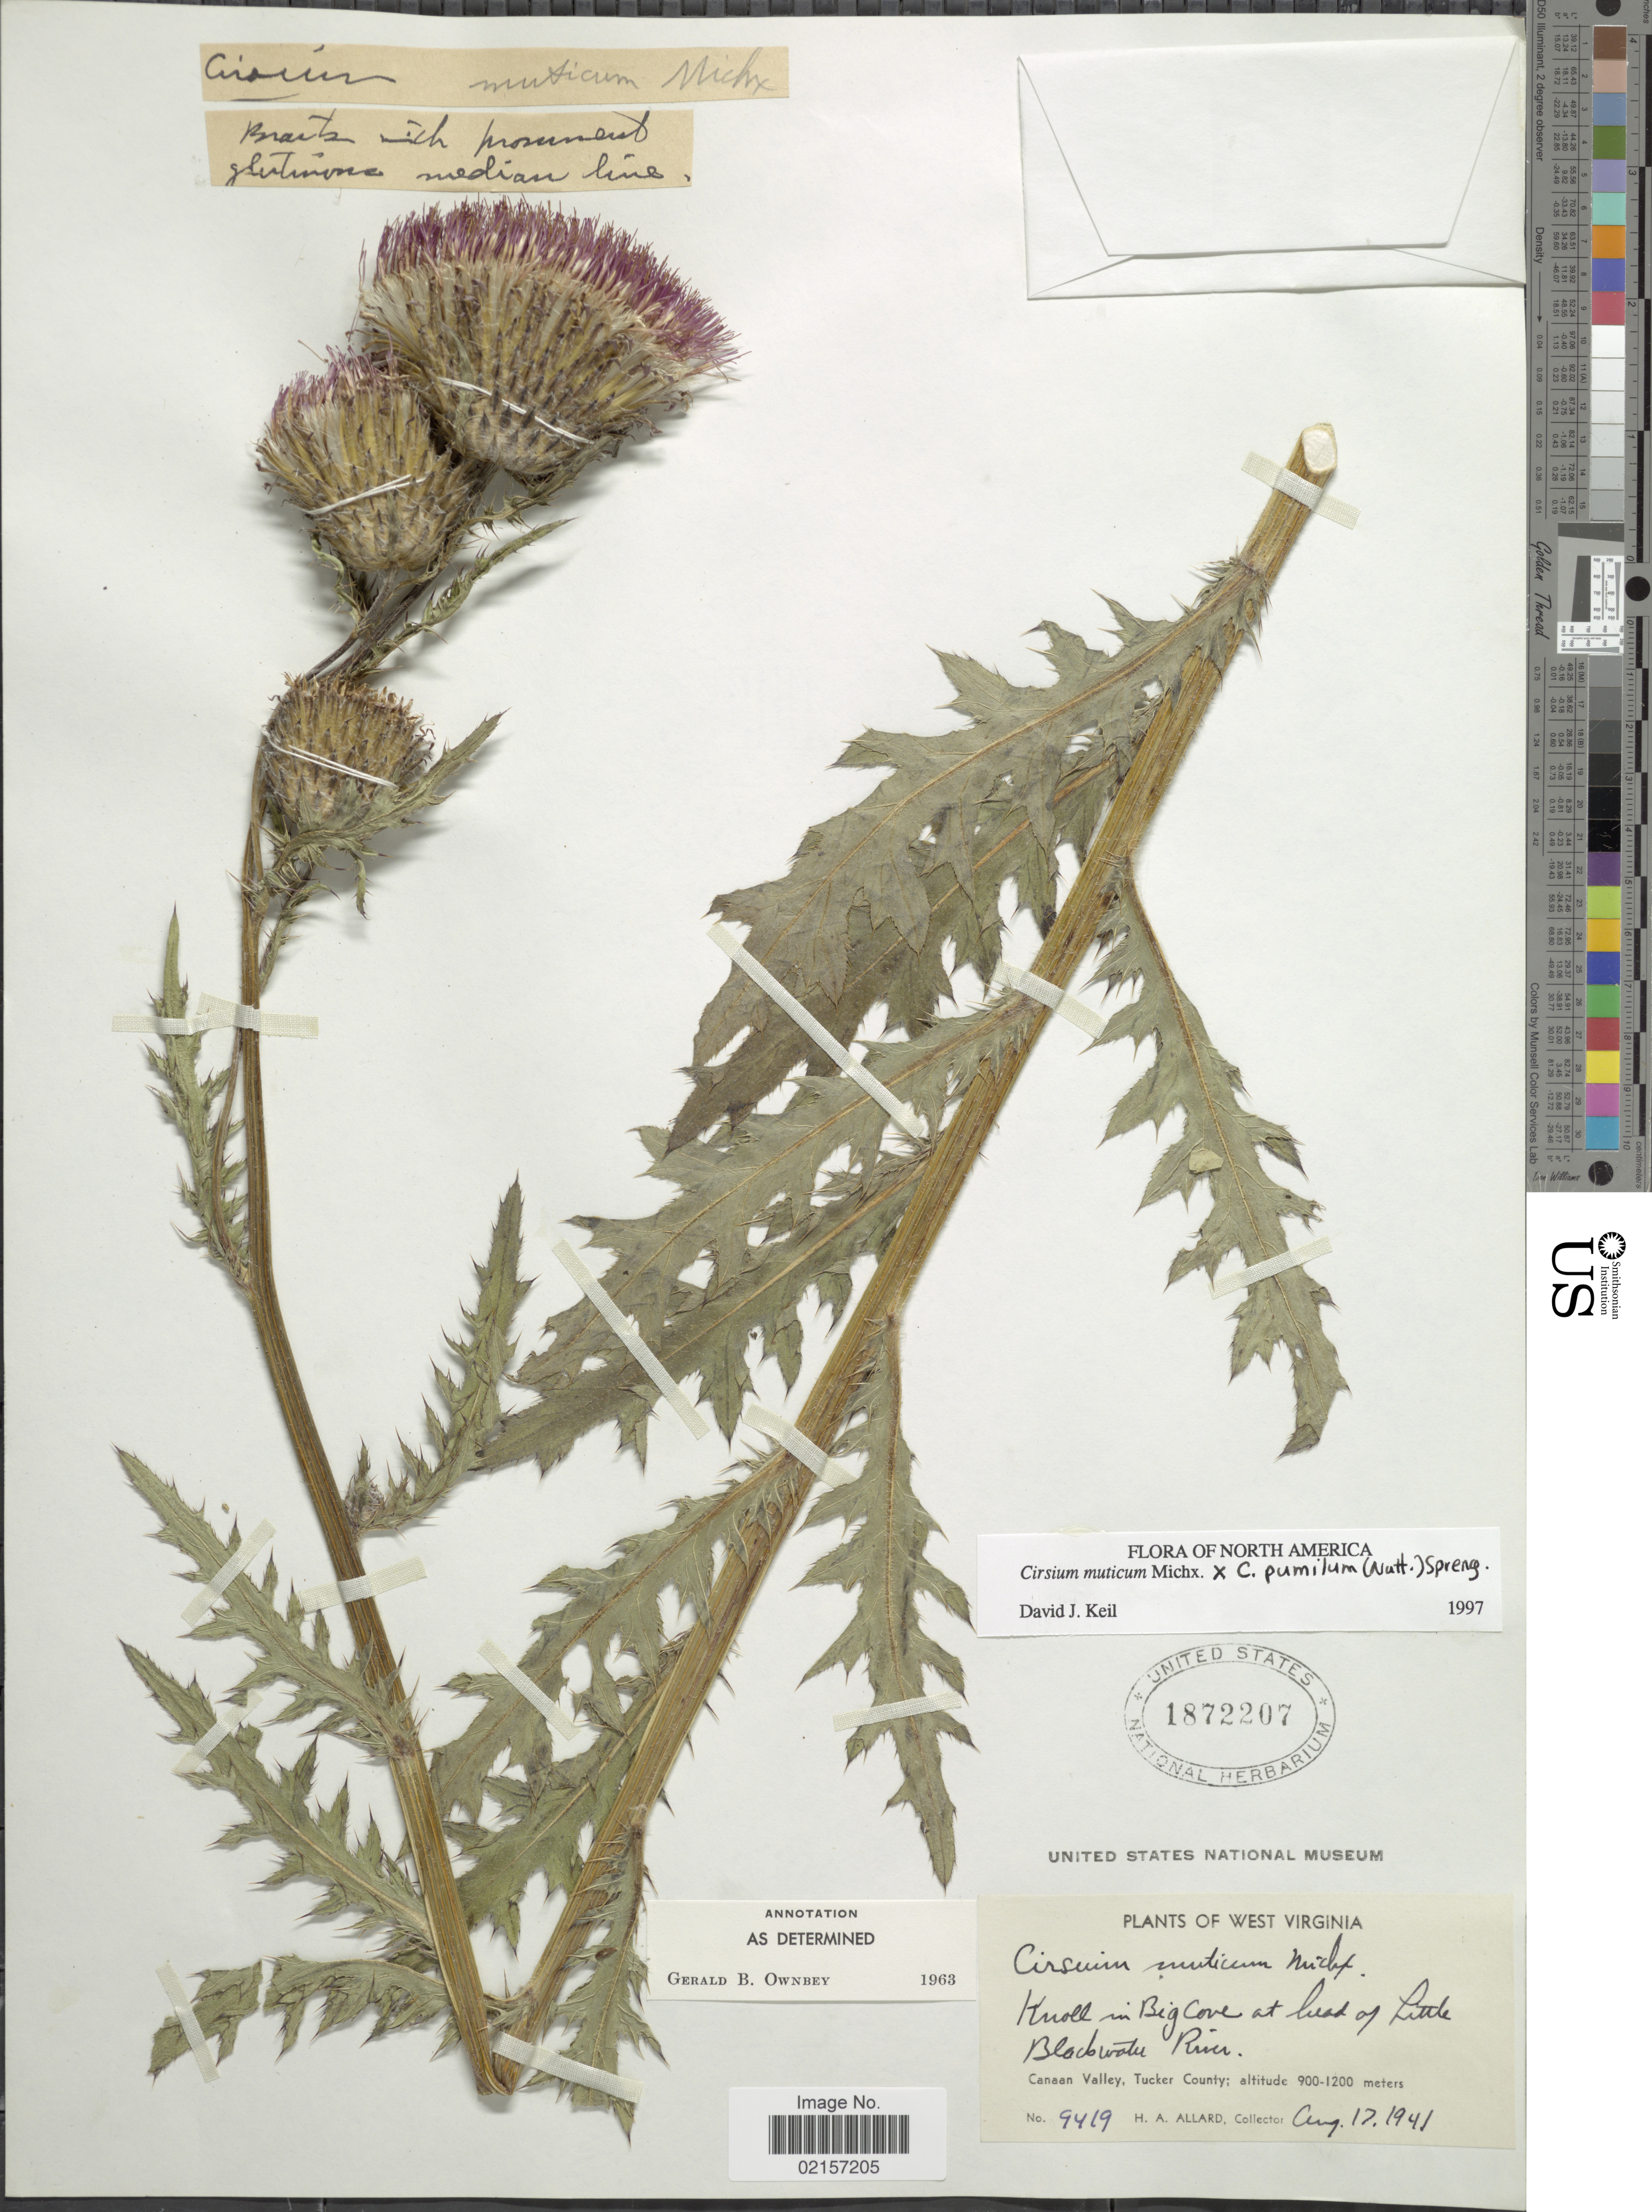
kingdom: Plantae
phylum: Tracheophyta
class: Magnoliopsida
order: Asterales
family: Asteraceae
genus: Cirsium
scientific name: Cirsium muticum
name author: Michx.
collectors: H. A. Allard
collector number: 9419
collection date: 1941-08-17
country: United States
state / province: West Virginia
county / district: Tucker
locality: Knoll in Big Coive at head of Little Blackwater River, Canaan Valley, Tucker County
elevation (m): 900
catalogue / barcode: US 1872207